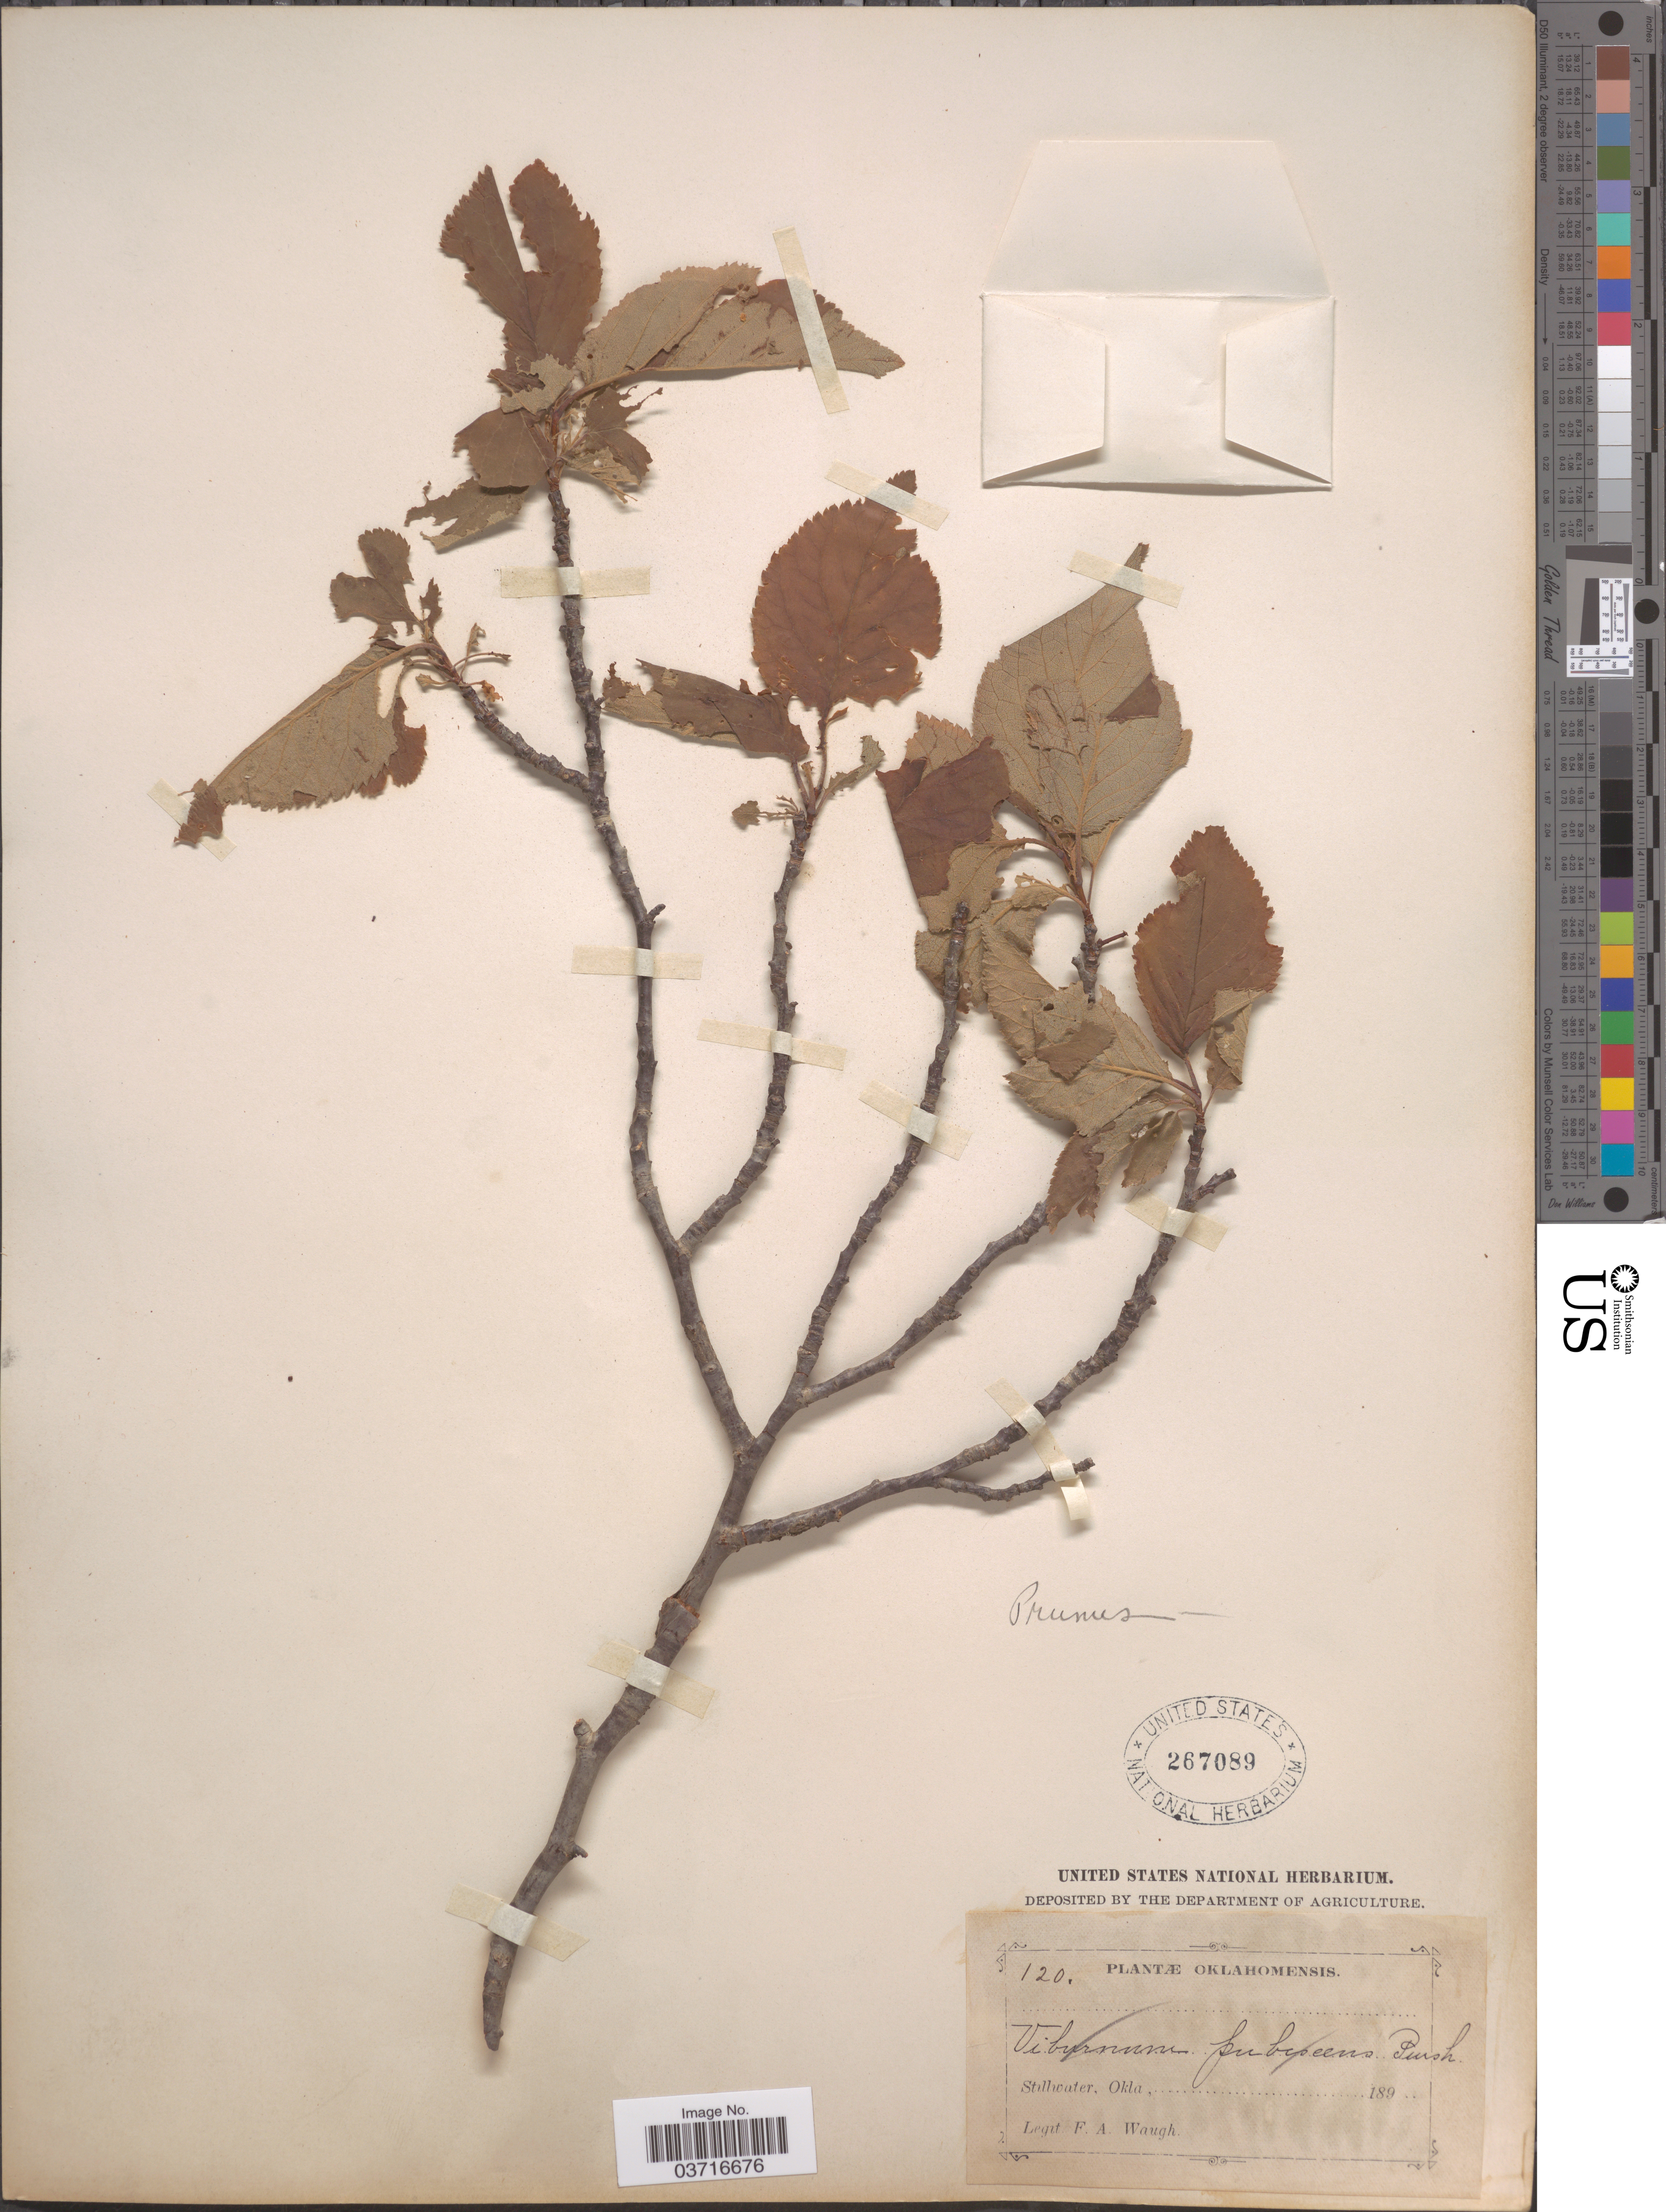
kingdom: Plantae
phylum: Tracheophyta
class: Magnoliopsida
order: Rosales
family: Rosaceae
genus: Prunus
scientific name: Prunus sp.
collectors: F. Waugh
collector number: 120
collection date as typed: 189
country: United States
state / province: Oklahoma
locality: Stillwater.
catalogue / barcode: US 267089